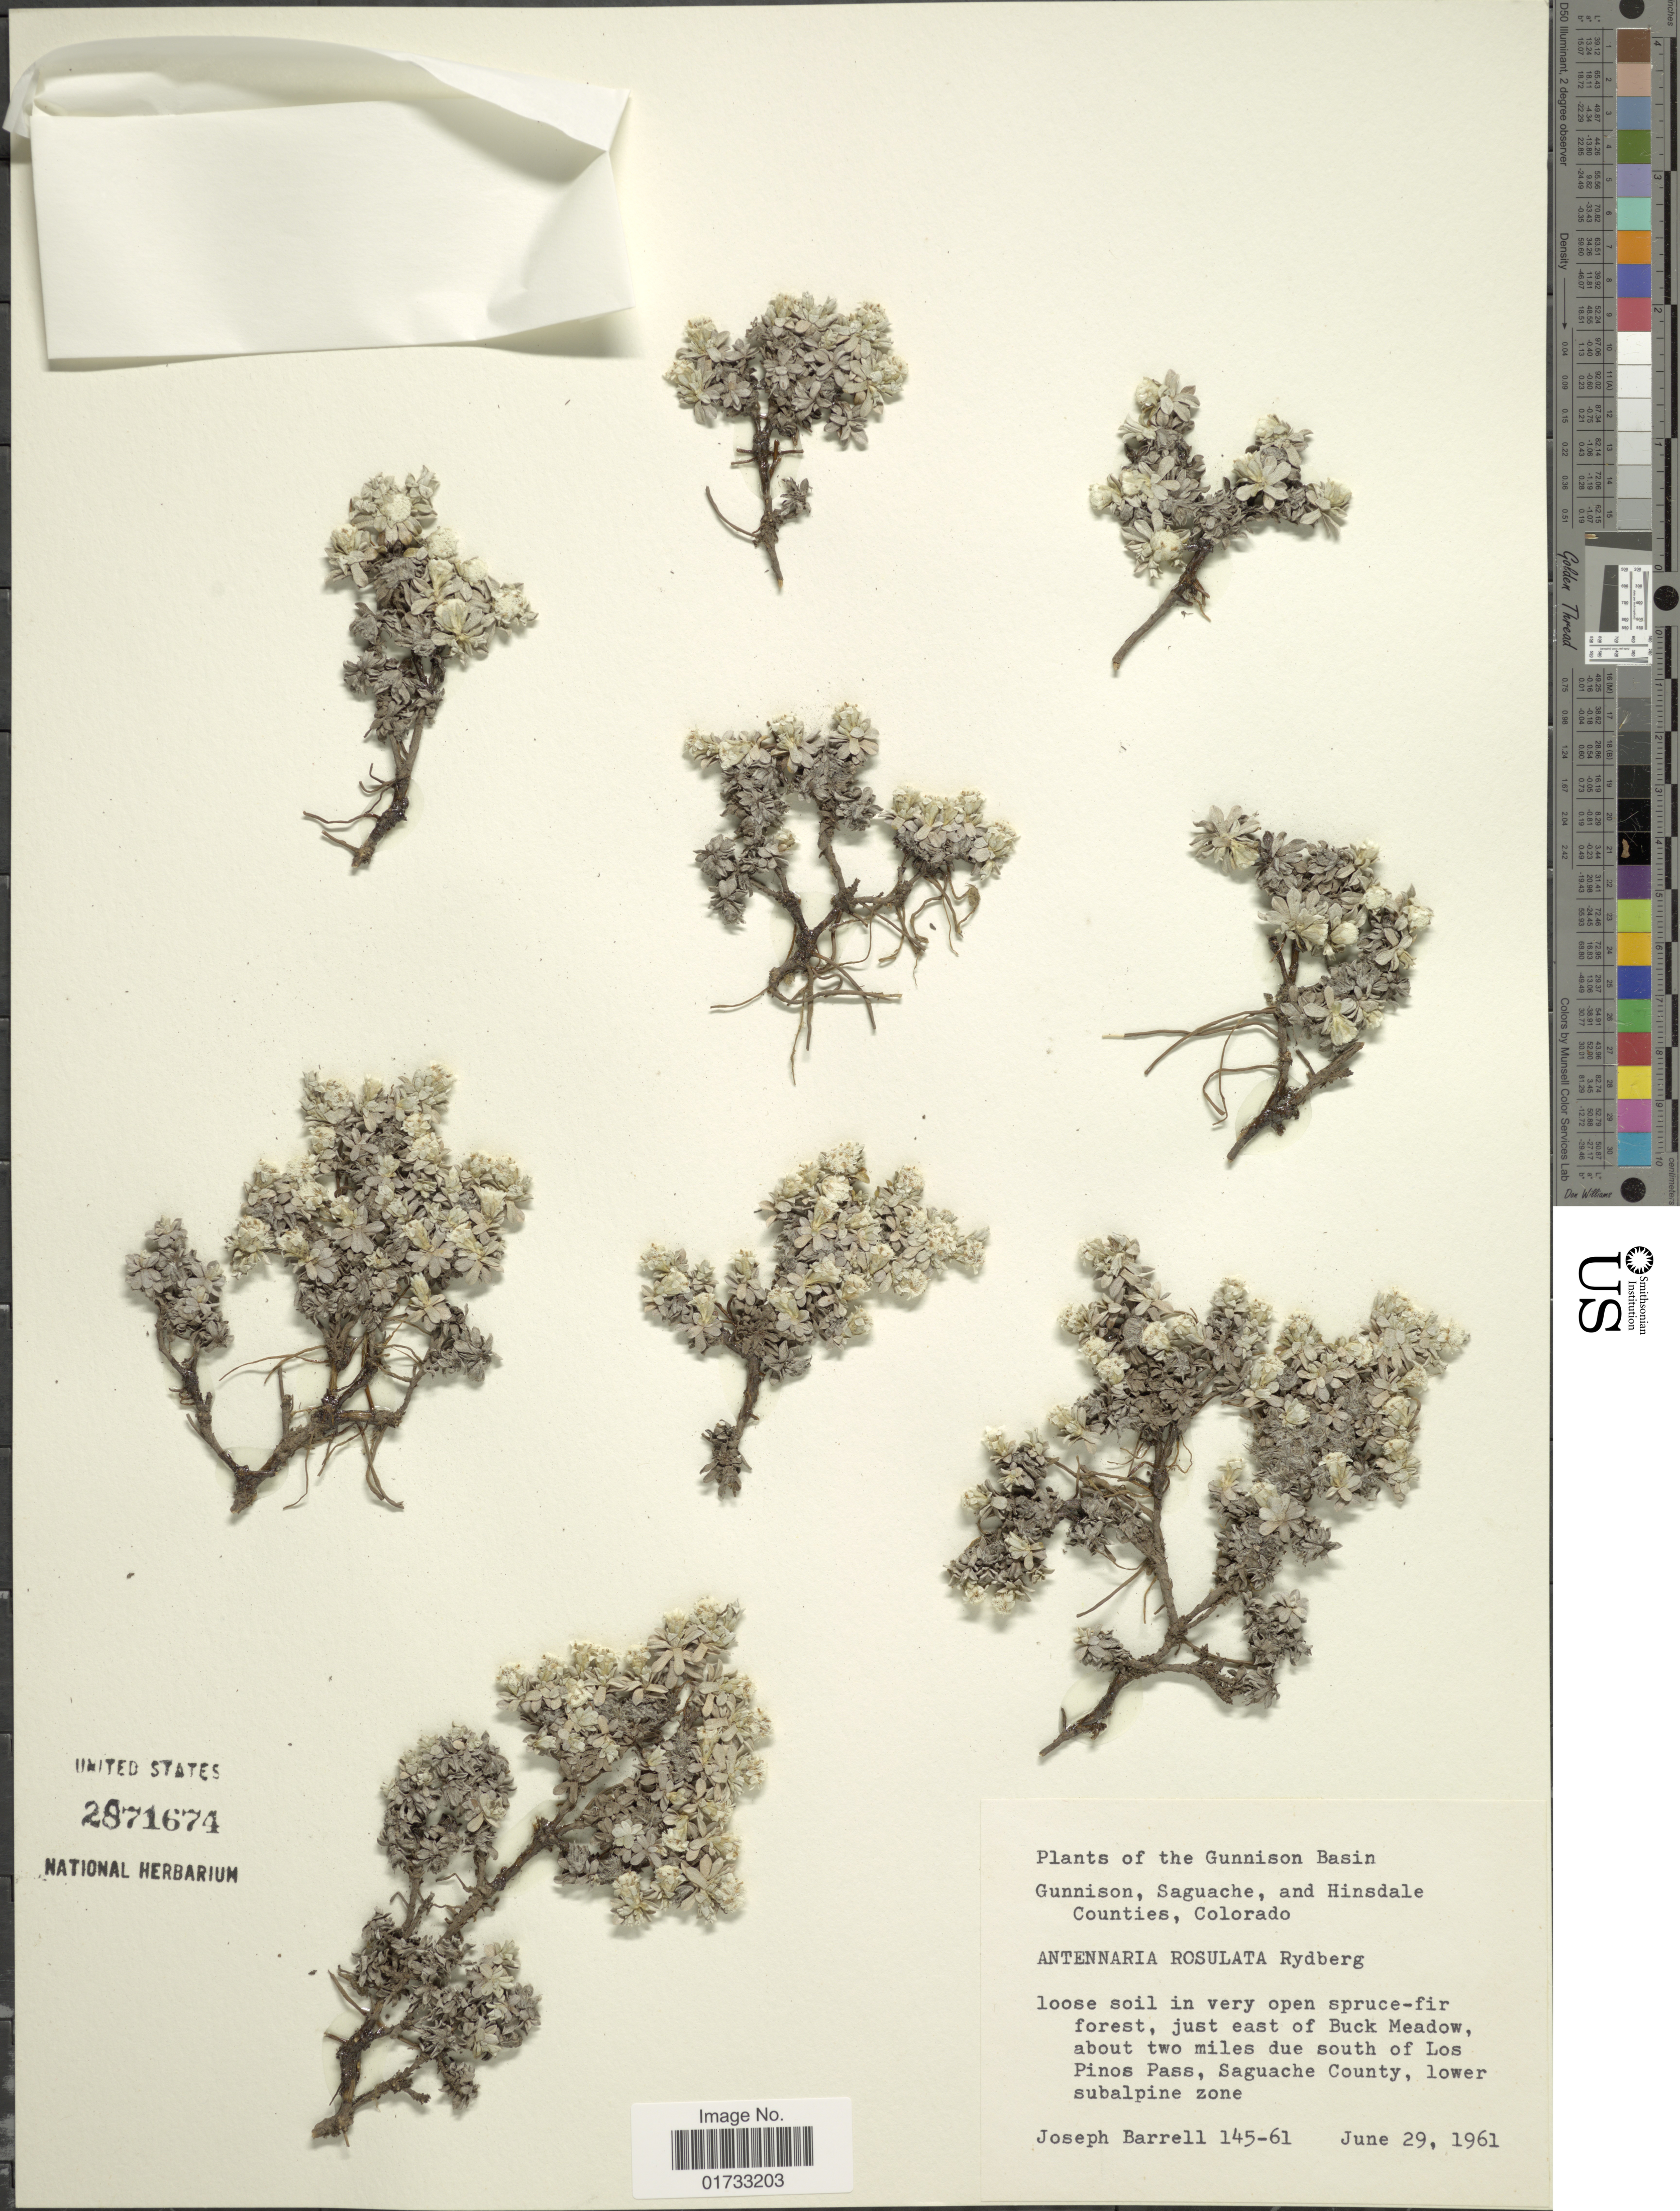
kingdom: Plantae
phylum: Tracheophyta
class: Magnoliopsida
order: Asterales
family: Asteraceae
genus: Antennaria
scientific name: Antennaria rosulata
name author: Rydb.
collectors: J. Barrell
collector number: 145-61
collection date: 1961-06-29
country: United States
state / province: Colorado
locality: Gunnison Basin, just east of Buck Meadow, about two miles due south of Los Pinos Pass, Saguache County, lower sublapine zone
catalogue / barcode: US 2871674